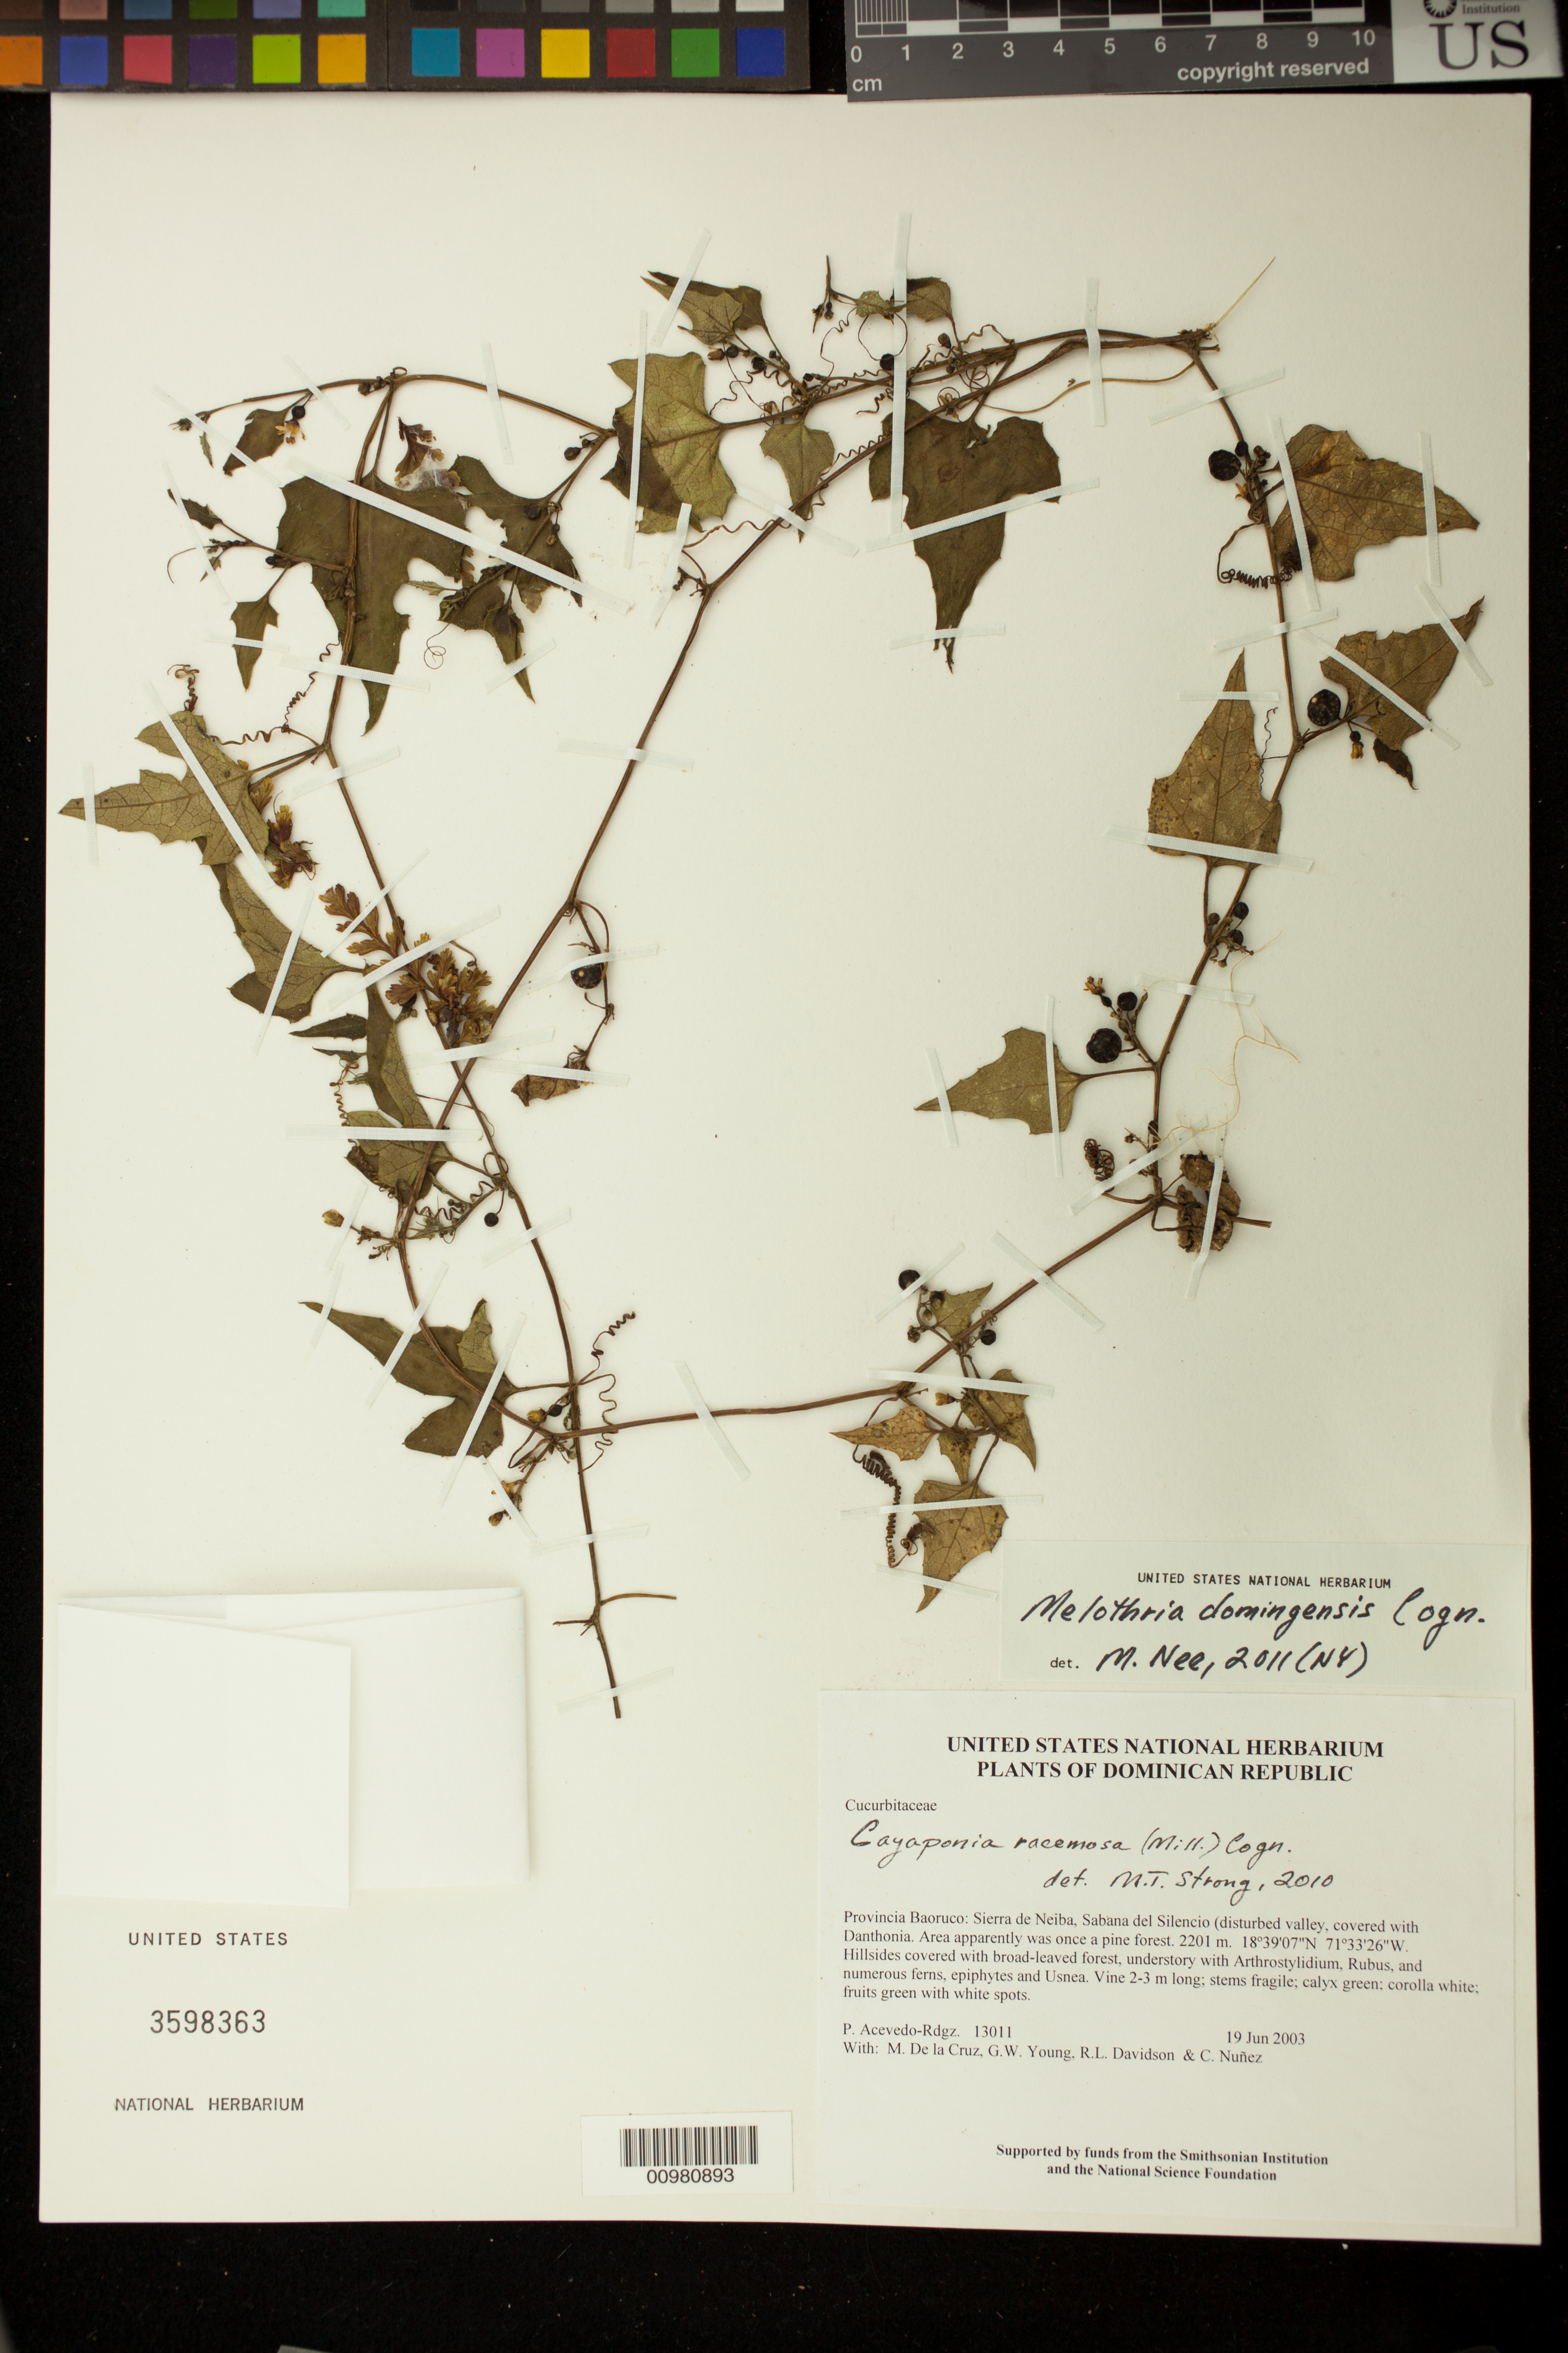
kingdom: Plantae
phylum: Tracheophyta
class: Magnoliopsida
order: Cucurbitales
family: Cucurbitaceae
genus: Cayaponia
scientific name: Cayaponia domingensis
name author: (Cogn.) H. Schaef. & M. Nee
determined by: Nee, Michael H.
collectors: P. Acevedo-Rodr., M. de la Cruz, J. Rawlins, G. Young, R. Davidson & C. Nunez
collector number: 13011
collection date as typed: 19 Jun 2003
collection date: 2003-06-19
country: Dominican Republic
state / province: Independencia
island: Hispaniola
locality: Sierra de Neiba, Sabana del Silencio (disturbed valley, covered with Danthonia. Area apparently was once a pine forest.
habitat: Hillsides covered with broad-leaved forest, understory with Arthrostylidium, Rubus, and numerous ferns, epiphytes and Usnea.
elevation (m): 2201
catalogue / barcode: US 3598363